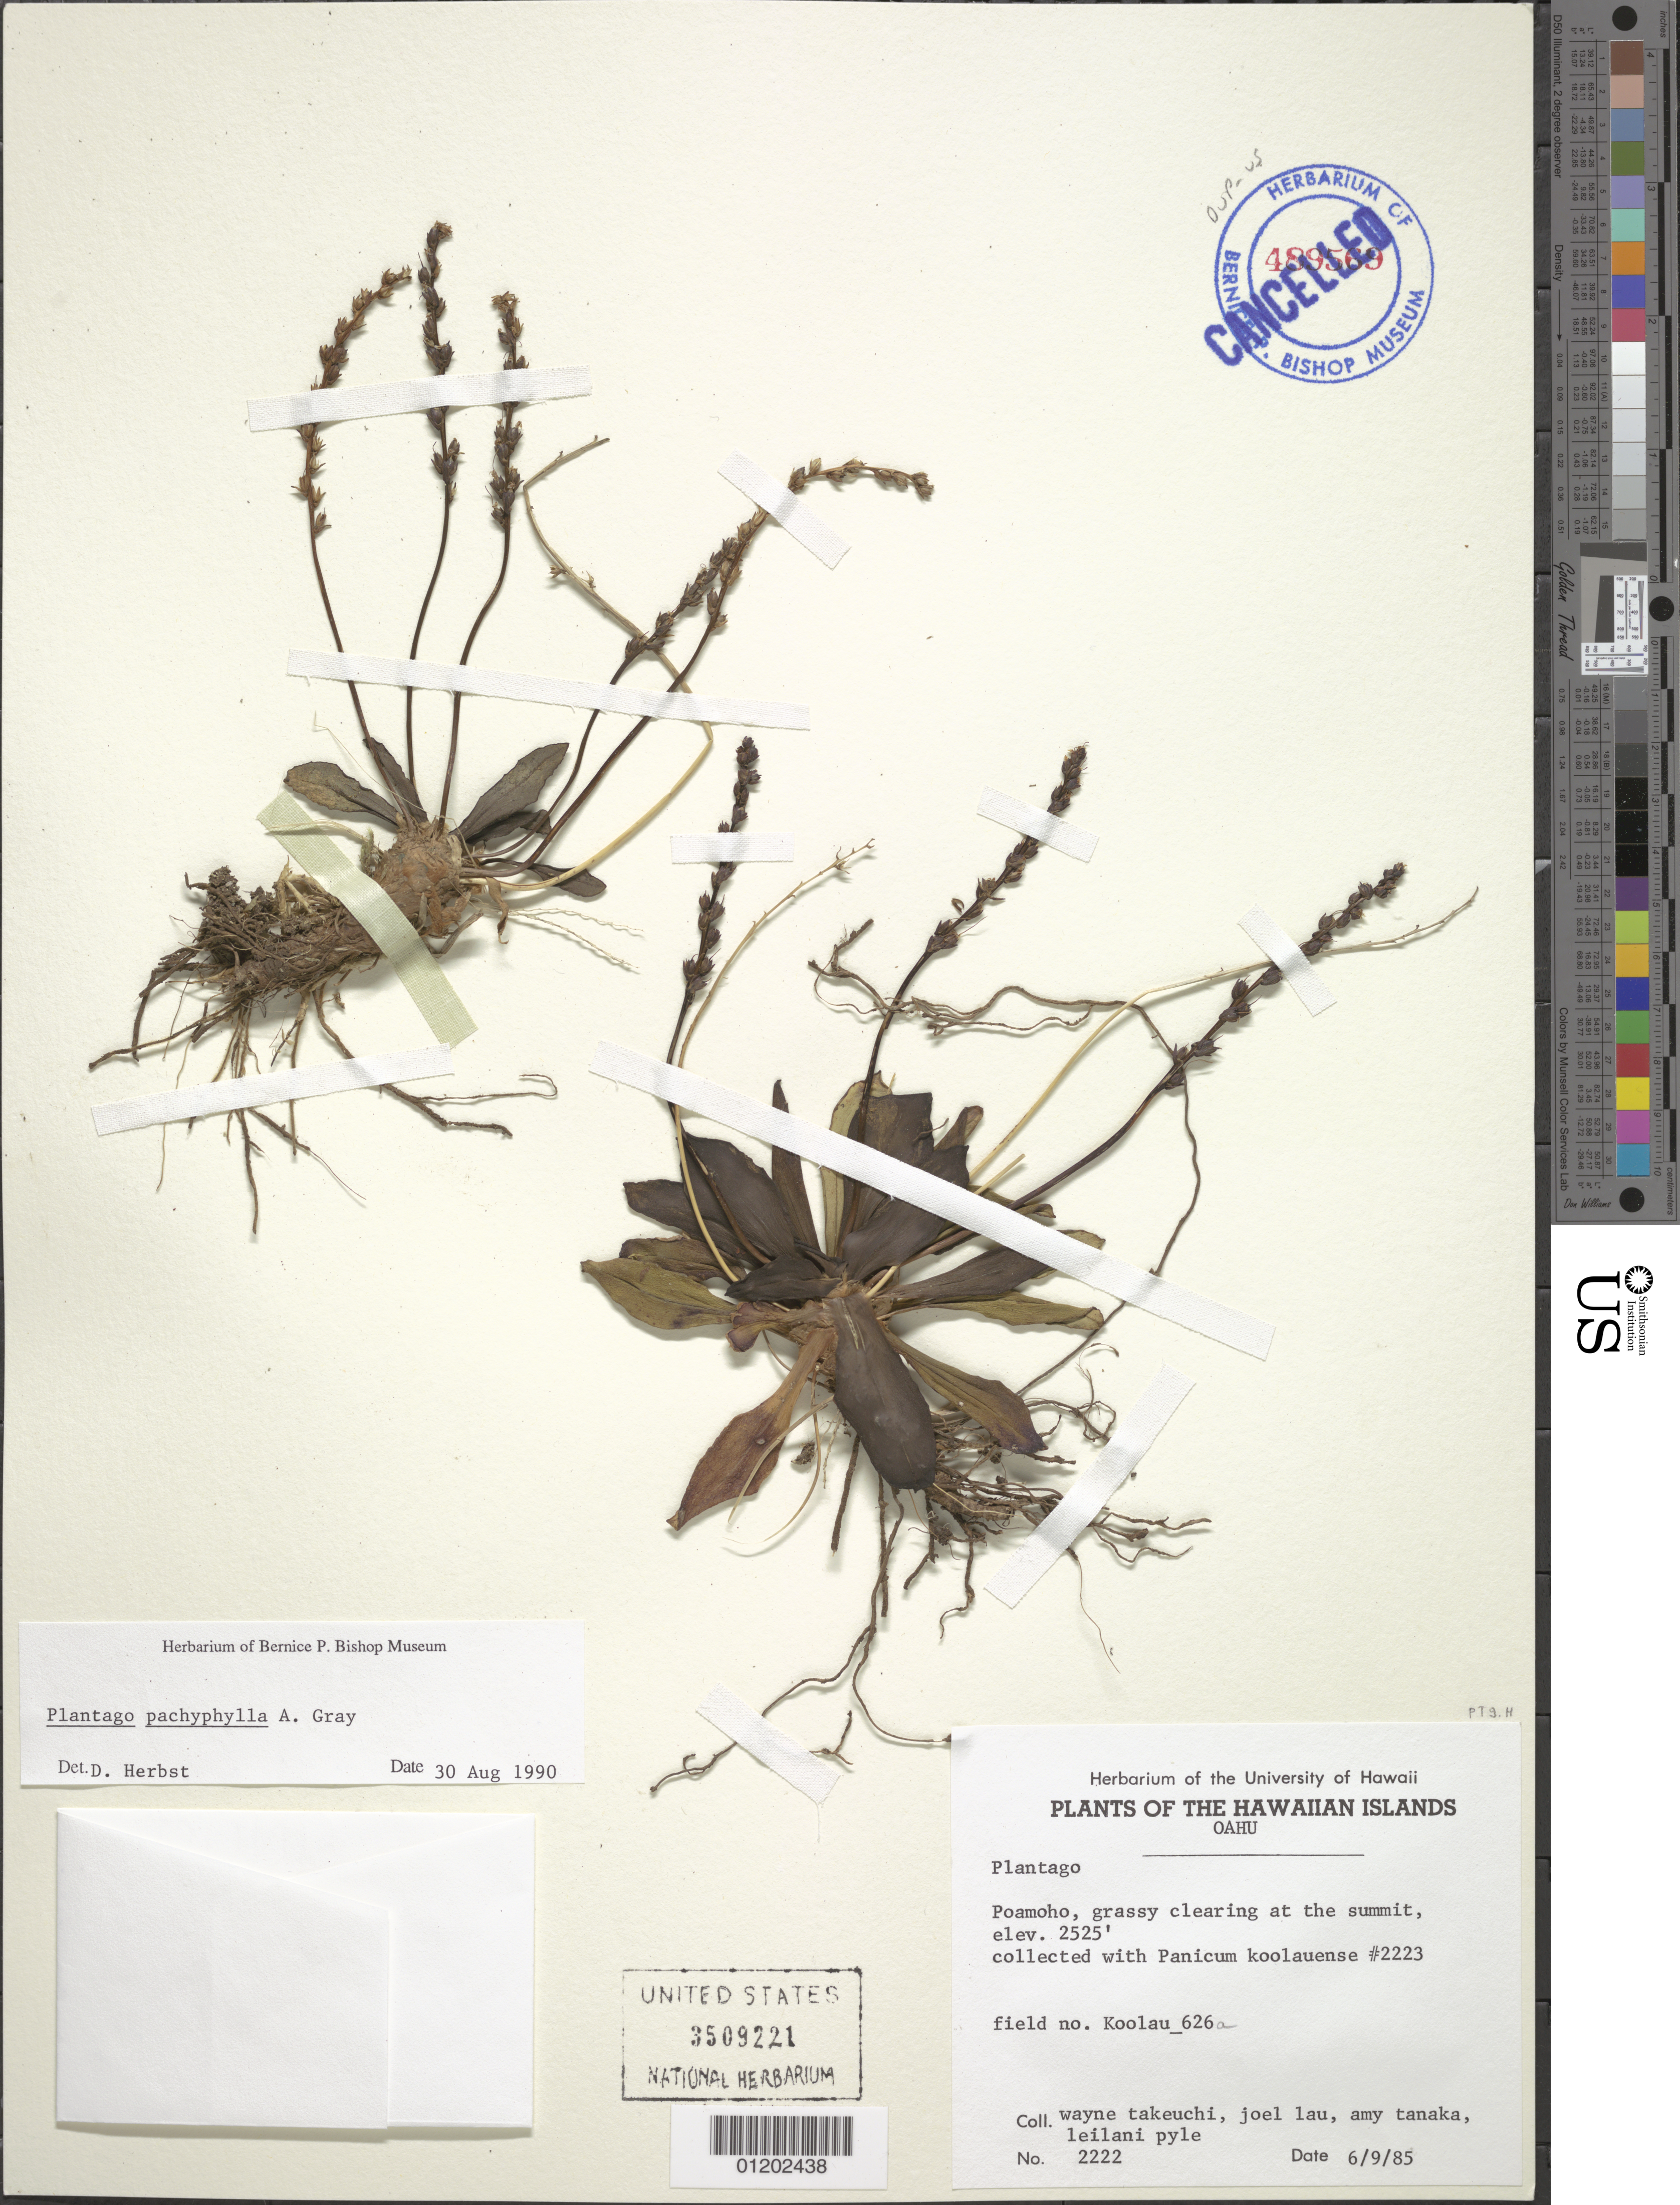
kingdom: Plantae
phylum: Tracheophyta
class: Magnoliopsida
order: Lamiales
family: Plantaginaceae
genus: Plantago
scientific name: Plantago pachyphylla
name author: A. Gray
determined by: Herbst, D. R.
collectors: W. N. Takeuchi, J. Lau, A. Tanaka & L. Pyle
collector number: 2222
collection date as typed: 6/9/85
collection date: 1985-06-09 or 1985-09-06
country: United States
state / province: Hawaii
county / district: Honolulu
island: Oahu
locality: Poamoho, at the summit.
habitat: Grassy clearing.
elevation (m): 770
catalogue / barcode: US 3509221